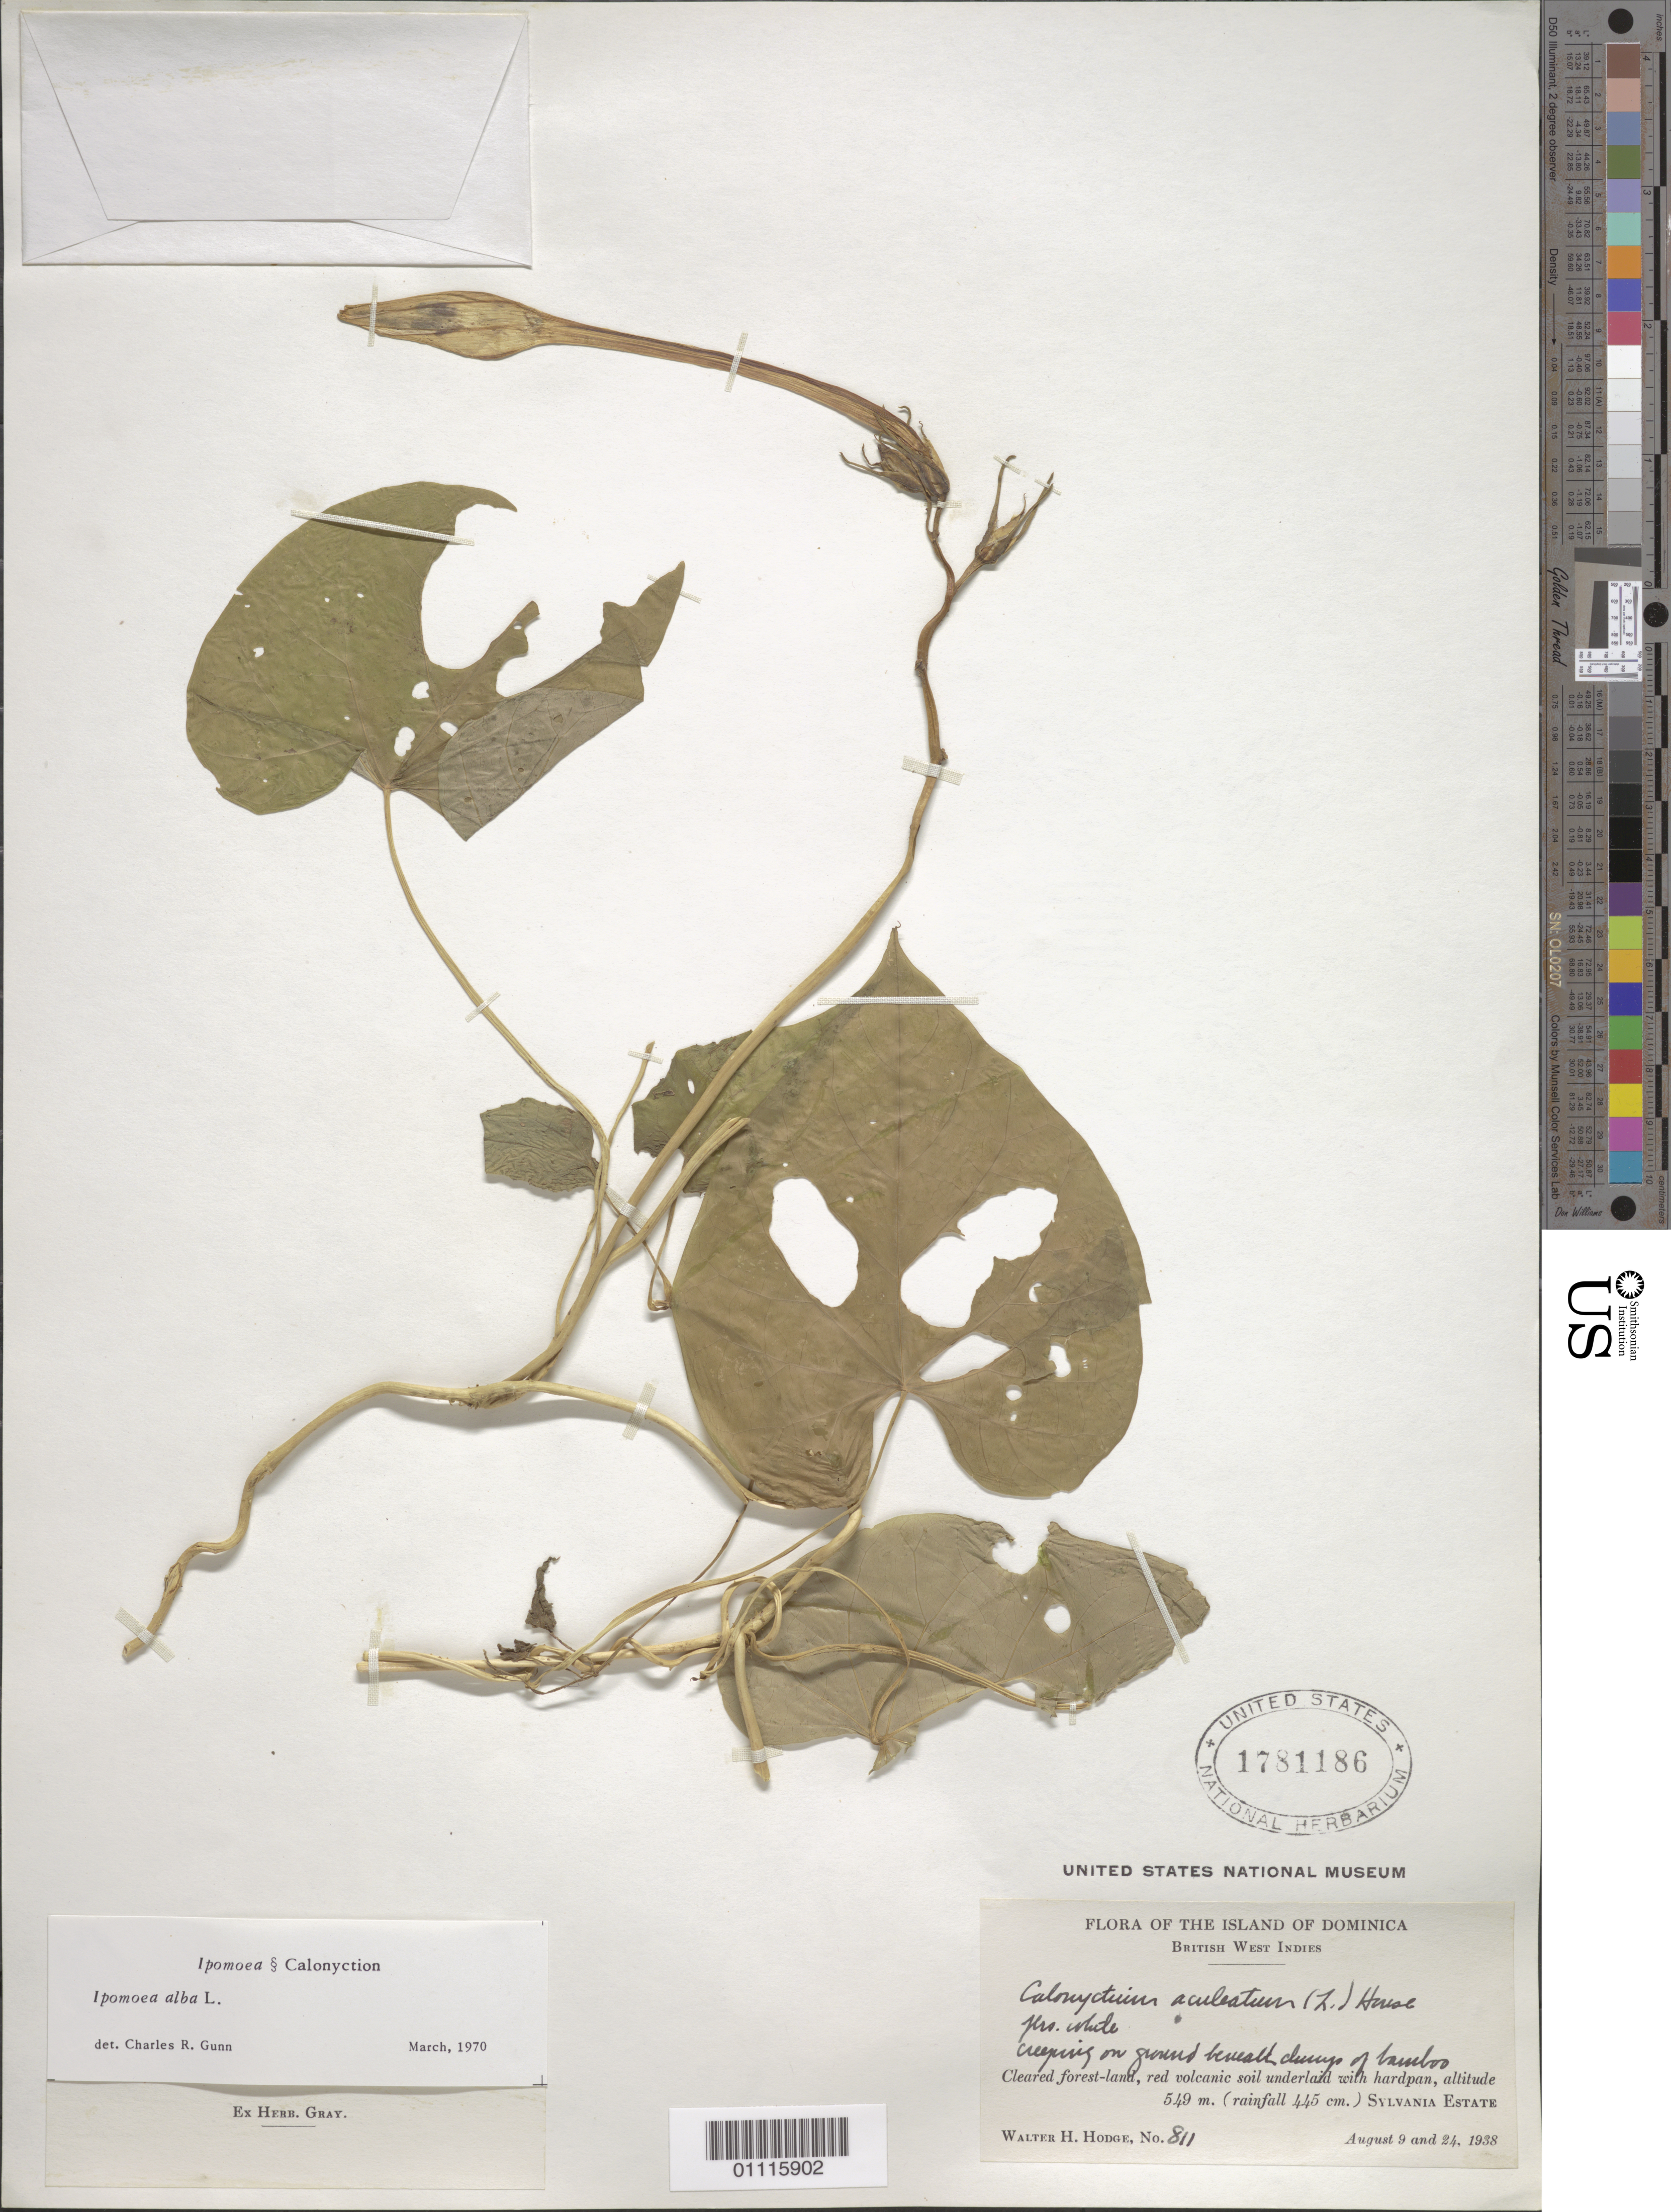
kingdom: Plantae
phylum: Tracheophyta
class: Magnoliopsida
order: Solanales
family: Convolvulaceae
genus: Ipomoea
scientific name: Ipomoea alba L.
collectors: W. Hodge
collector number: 811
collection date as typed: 09 Aug 1938 and 24 Aug 1938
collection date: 1938-08-09,1938-08-24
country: Dominica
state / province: St. Paul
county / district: Sylvania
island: Dominica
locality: Sylvania Estate. Cleared forest-land, red volcanic soil underlaid with hardpan. Rainfall 445 cm.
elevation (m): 549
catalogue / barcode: US 1781186